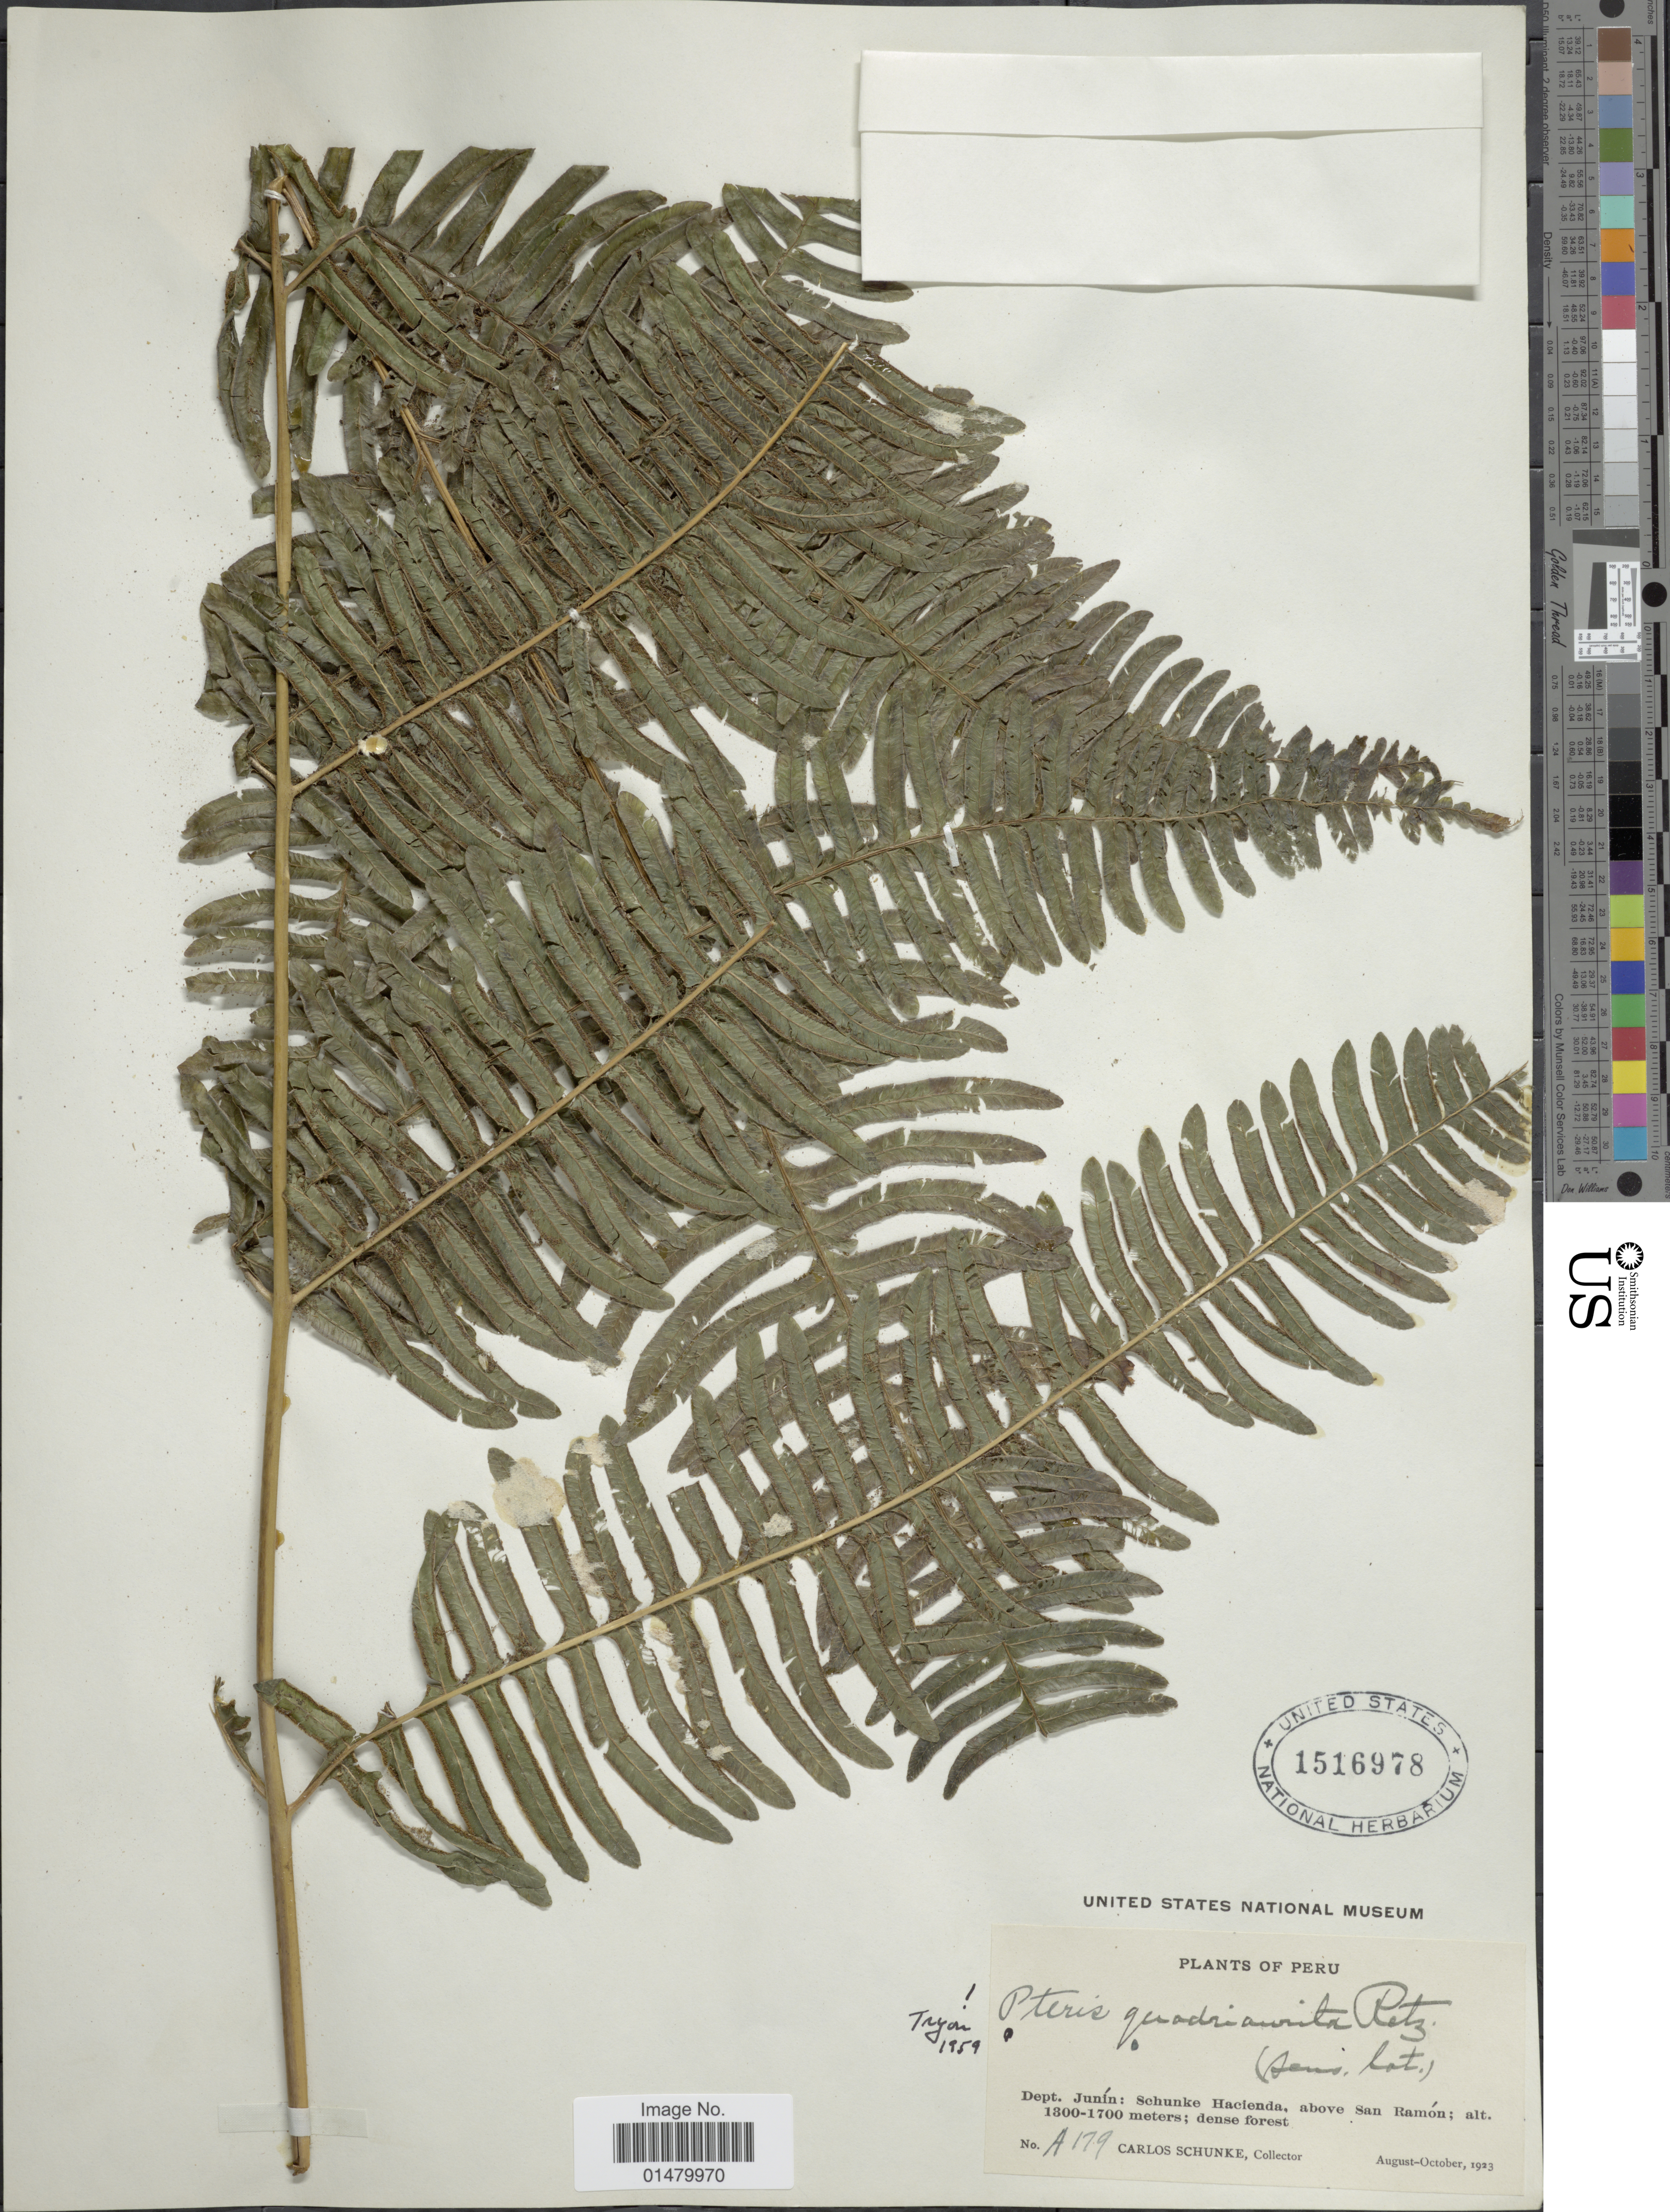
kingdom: Plantae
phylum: Tracheophyta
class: Polypodiopsida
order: Polypodiales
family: Pteridaceae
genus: Pteris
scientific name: Pteris quadriaurita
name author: Retz.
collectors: C. Schunke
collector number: A179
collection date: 1923-08/1923-10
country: Peru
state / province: Junín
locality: Dept. Junin: Schunke Hacienda, above San Ramon.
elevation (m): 1300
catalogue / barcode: US 1516978